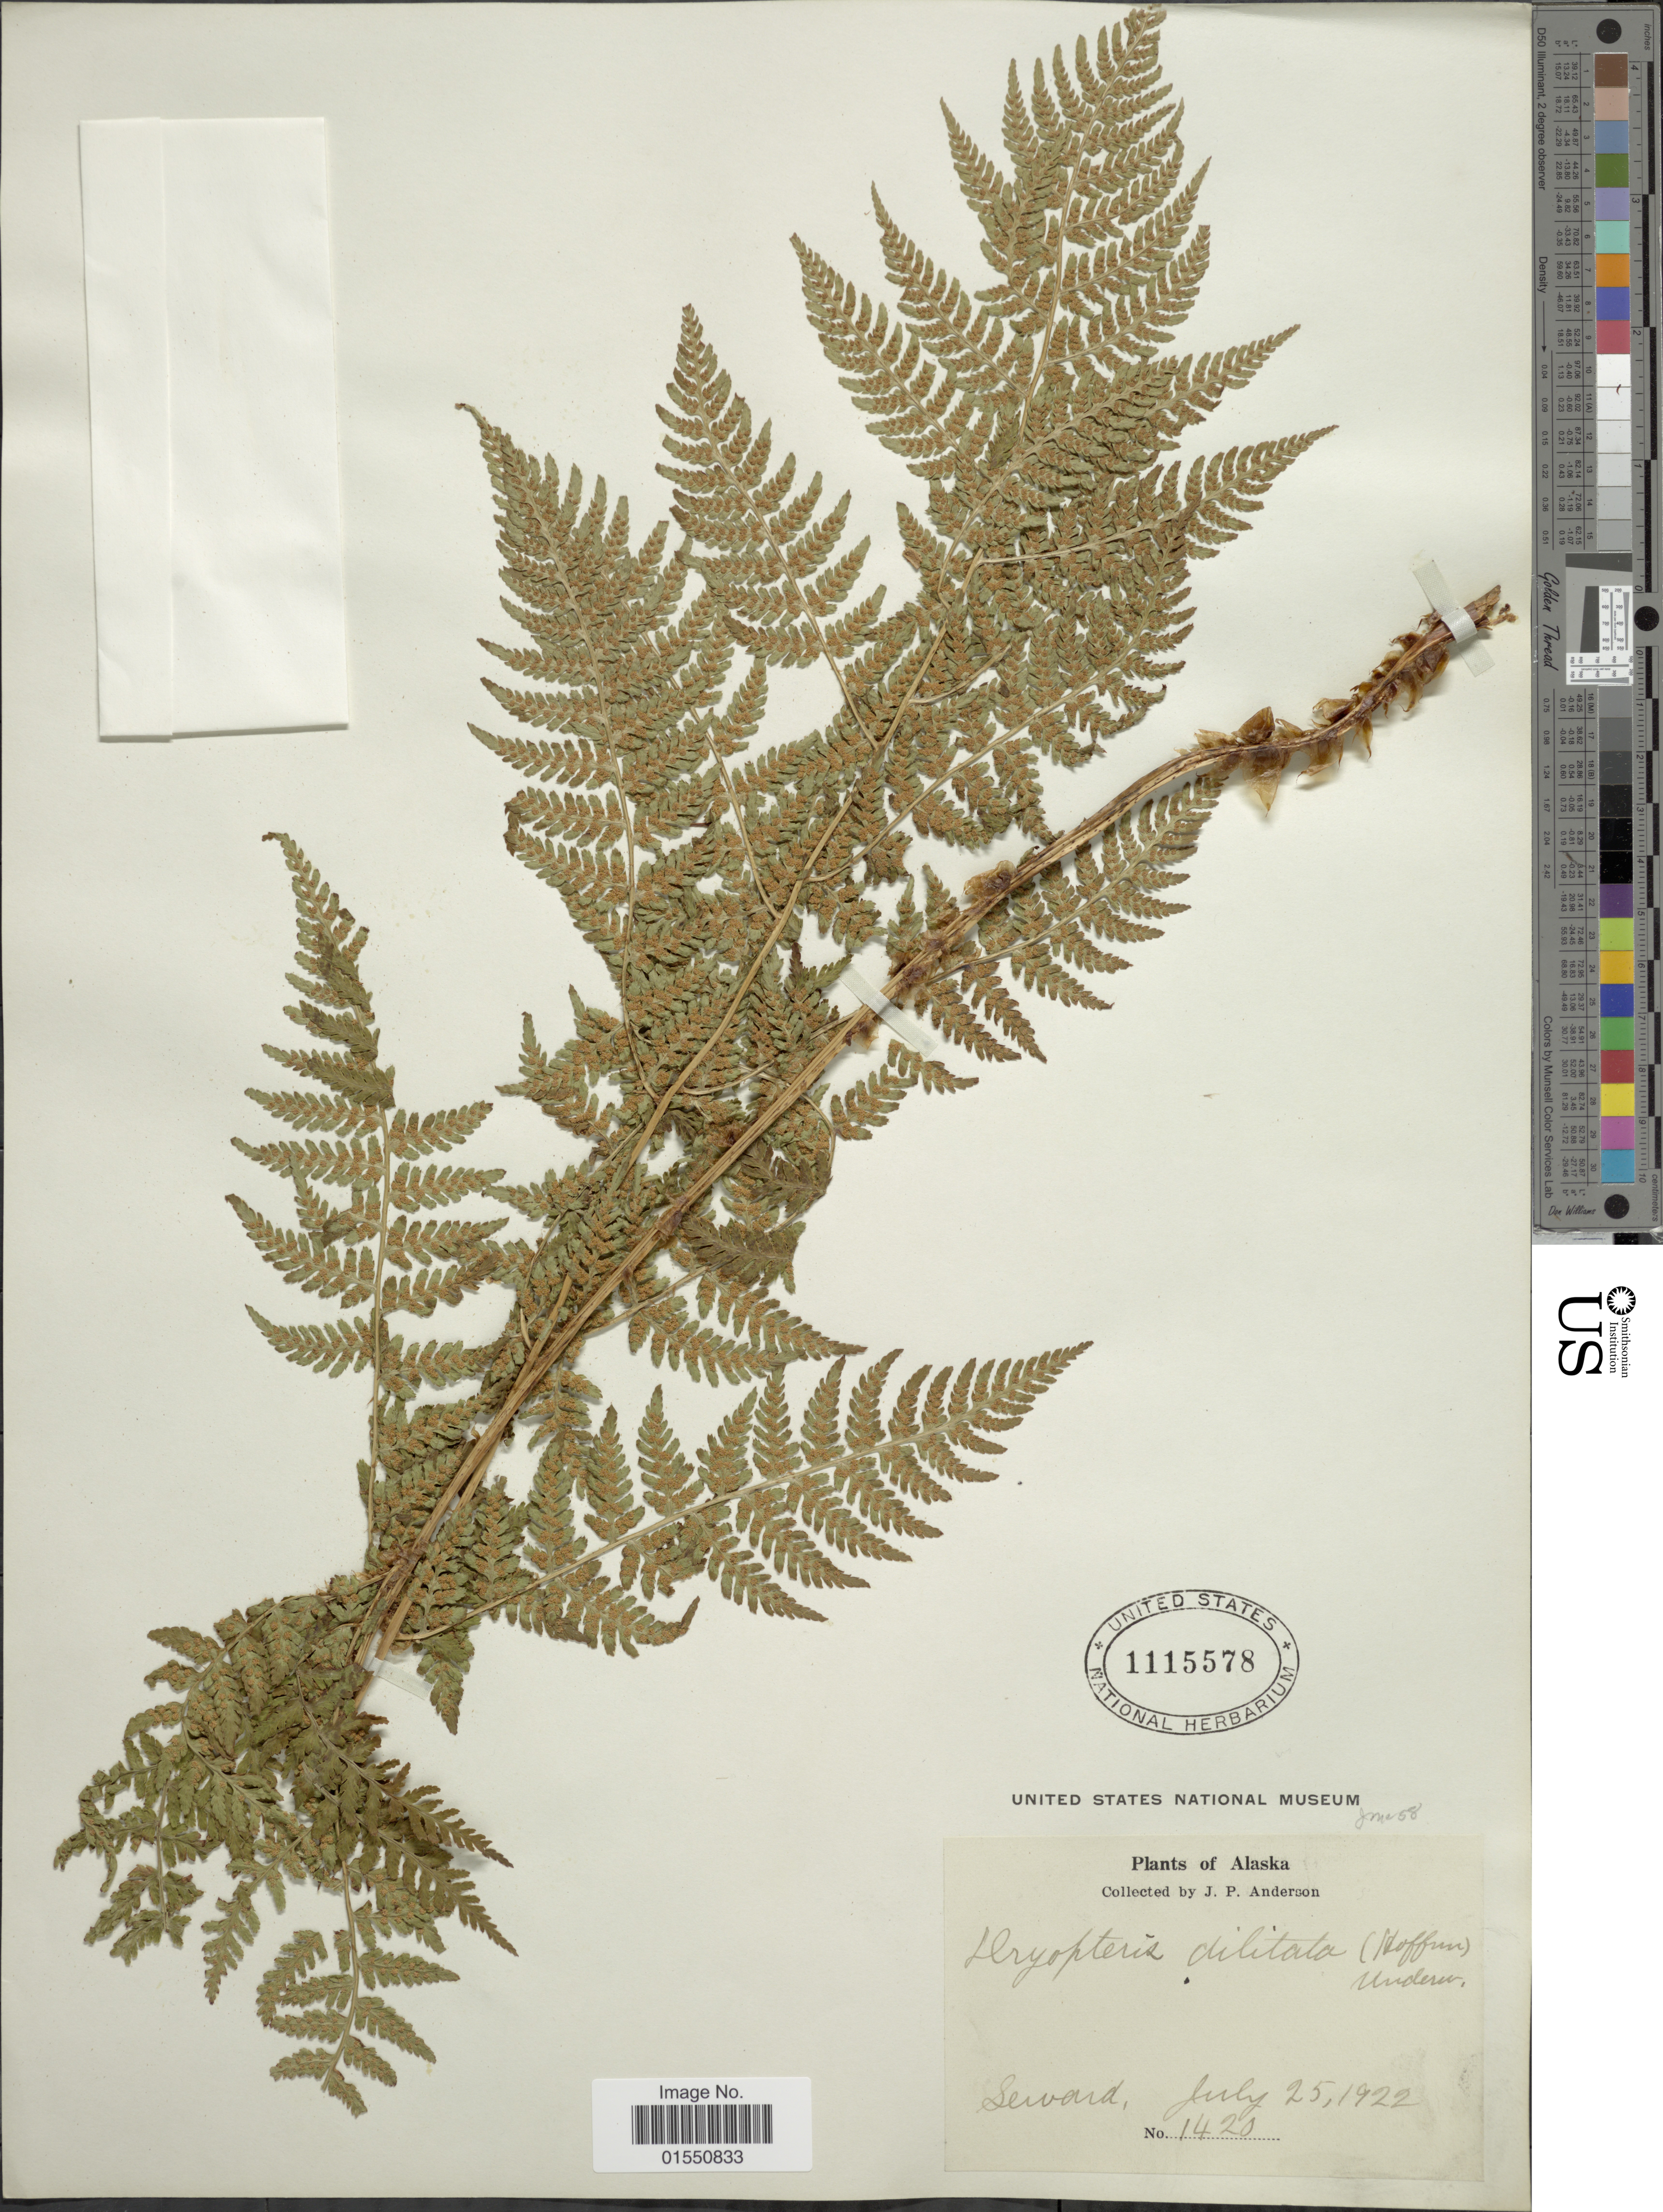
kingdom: Plantae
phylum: Tracheophyta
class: Polypodiopsida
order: Polypodiales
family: Dryopteridaceae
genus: Dryopteris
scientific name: Dryopteris expansa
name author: (C. Presl) Fraser-Jenk. & Jermy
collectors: J. P. Anderson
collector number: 1420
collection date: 1922-07-25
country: United States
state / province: Alaska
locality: Seward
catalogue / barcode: US 1115578